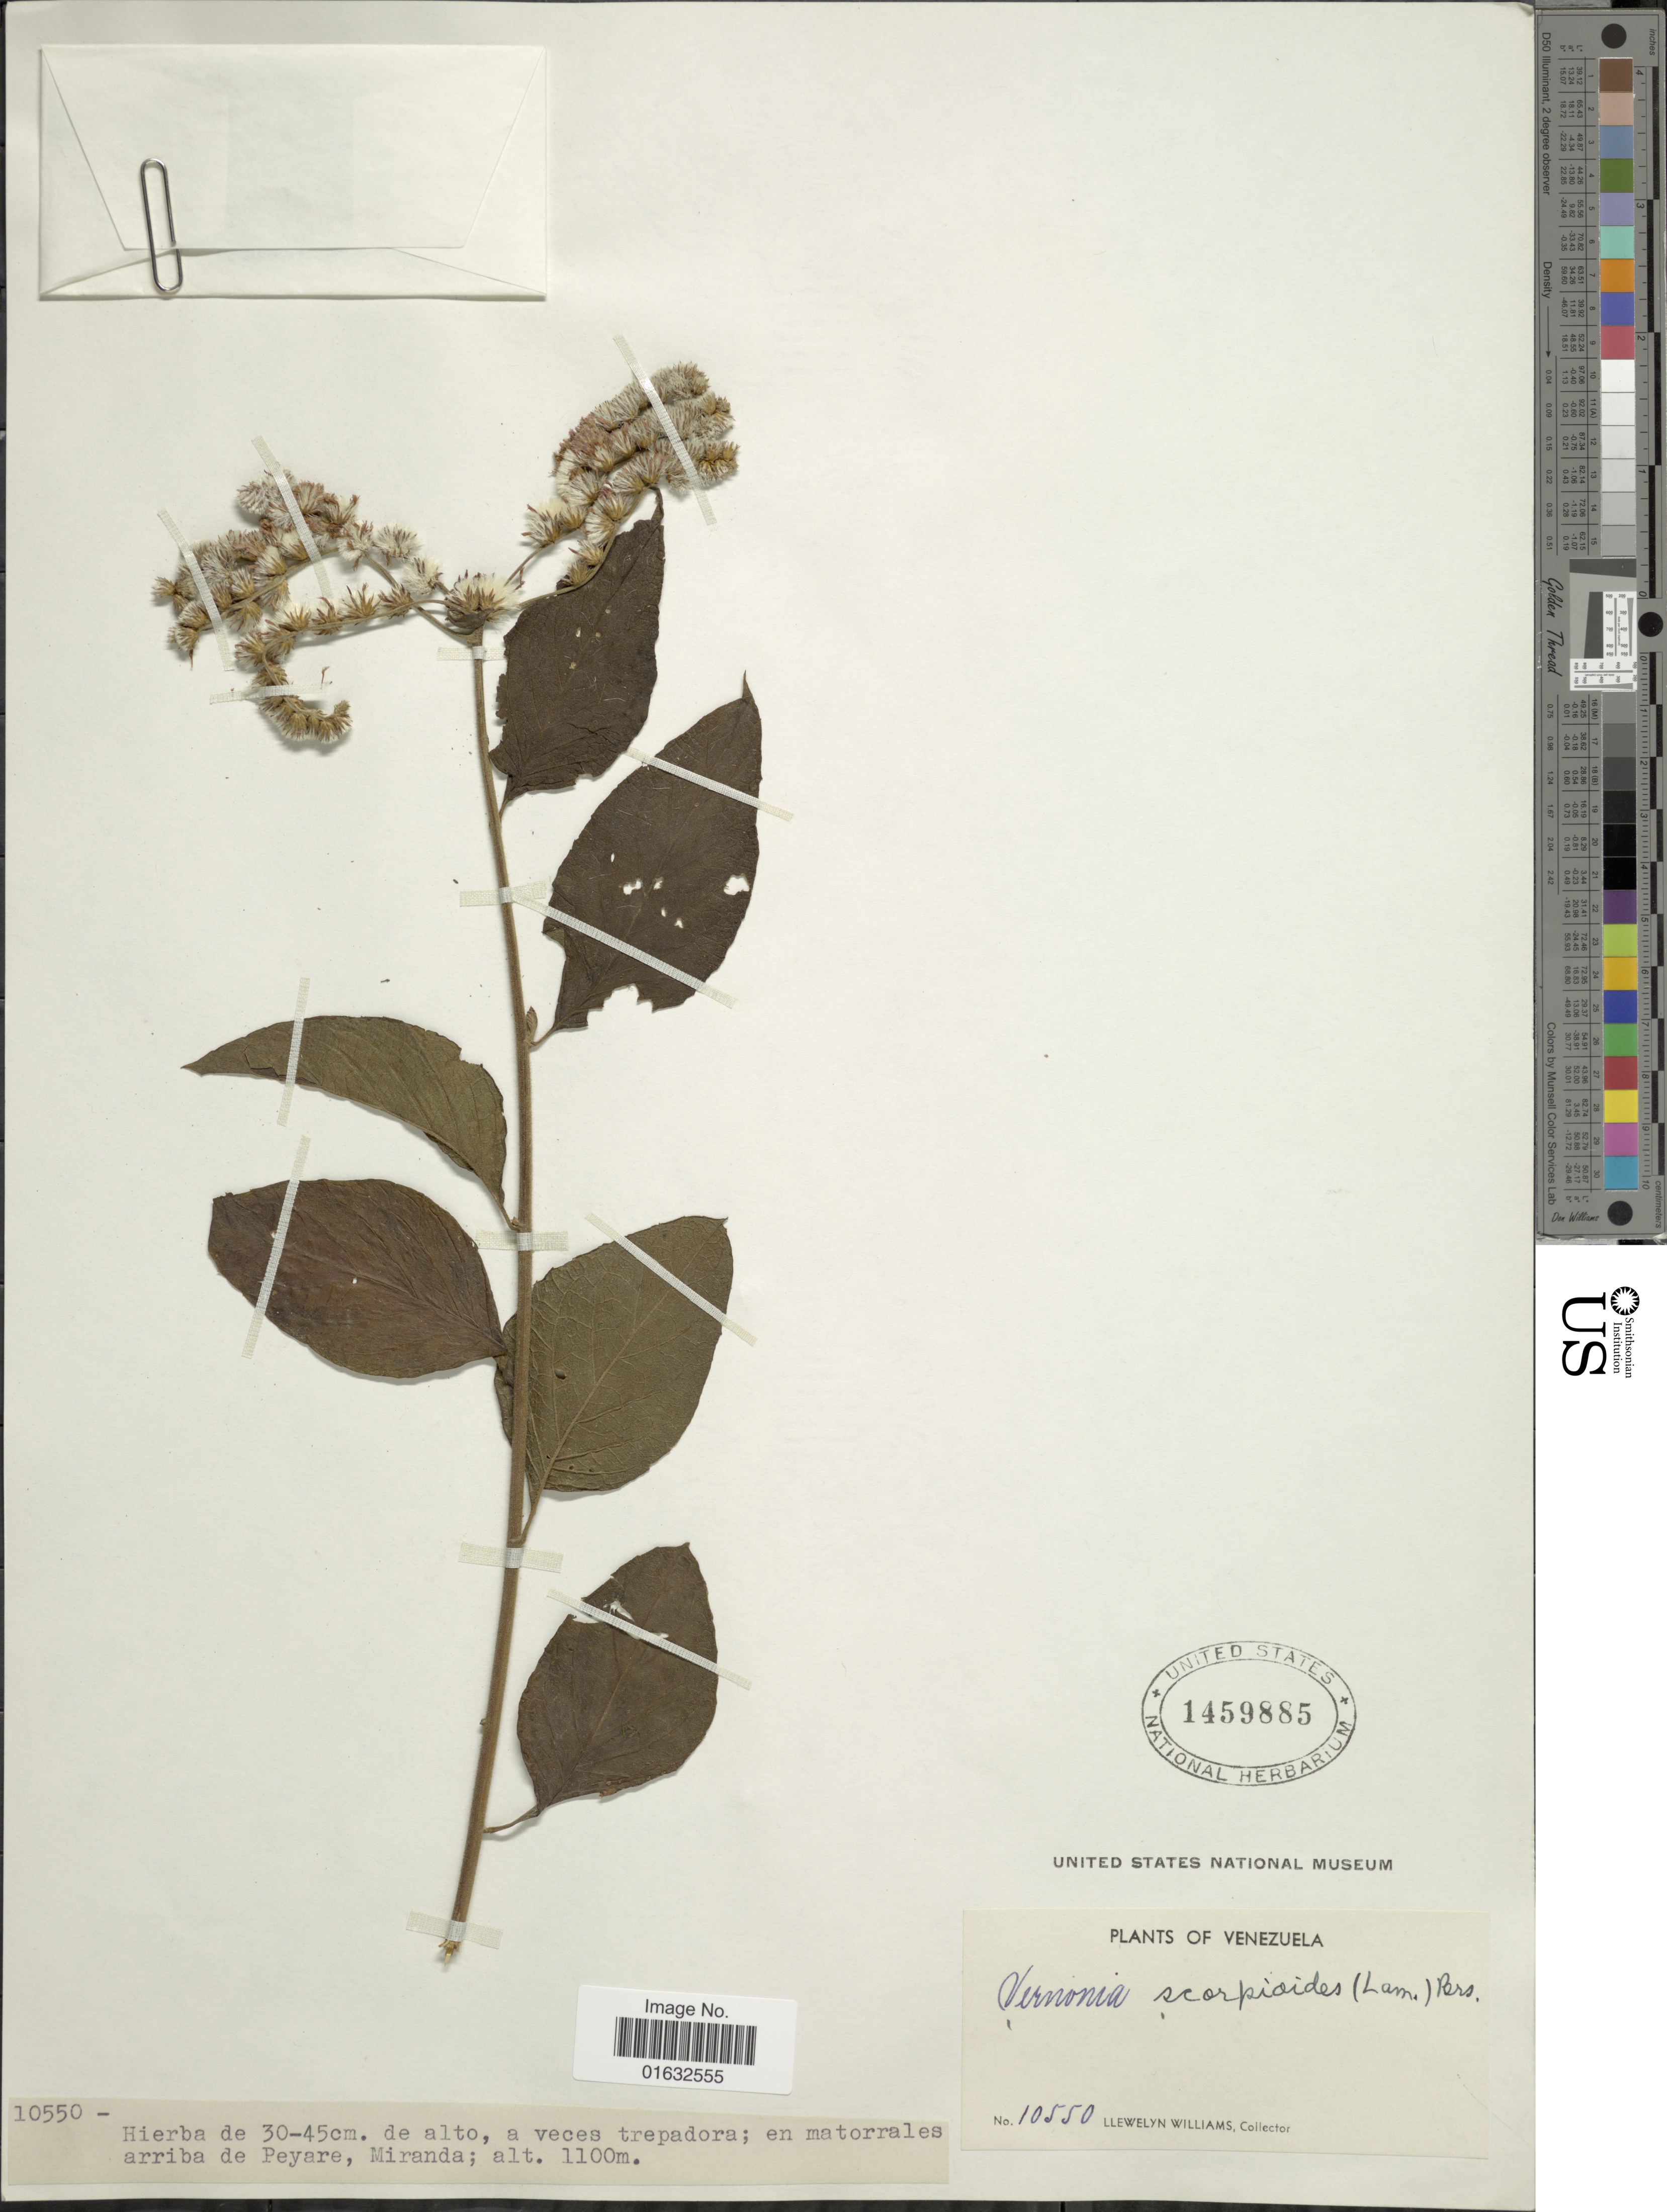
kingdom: Plantae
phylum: Tracheophyta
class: Magnoliopsida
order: Asterales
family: Asteraceae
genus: Cyrtocymura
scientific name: Cyrtocymura scorpioides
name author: (Lam.) H. Rob.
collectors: Ll. Williams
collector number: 10550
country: Venezuela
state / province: Miranda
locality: En matorrales arriba de Payare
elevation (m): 1100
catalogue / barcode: US 1459885